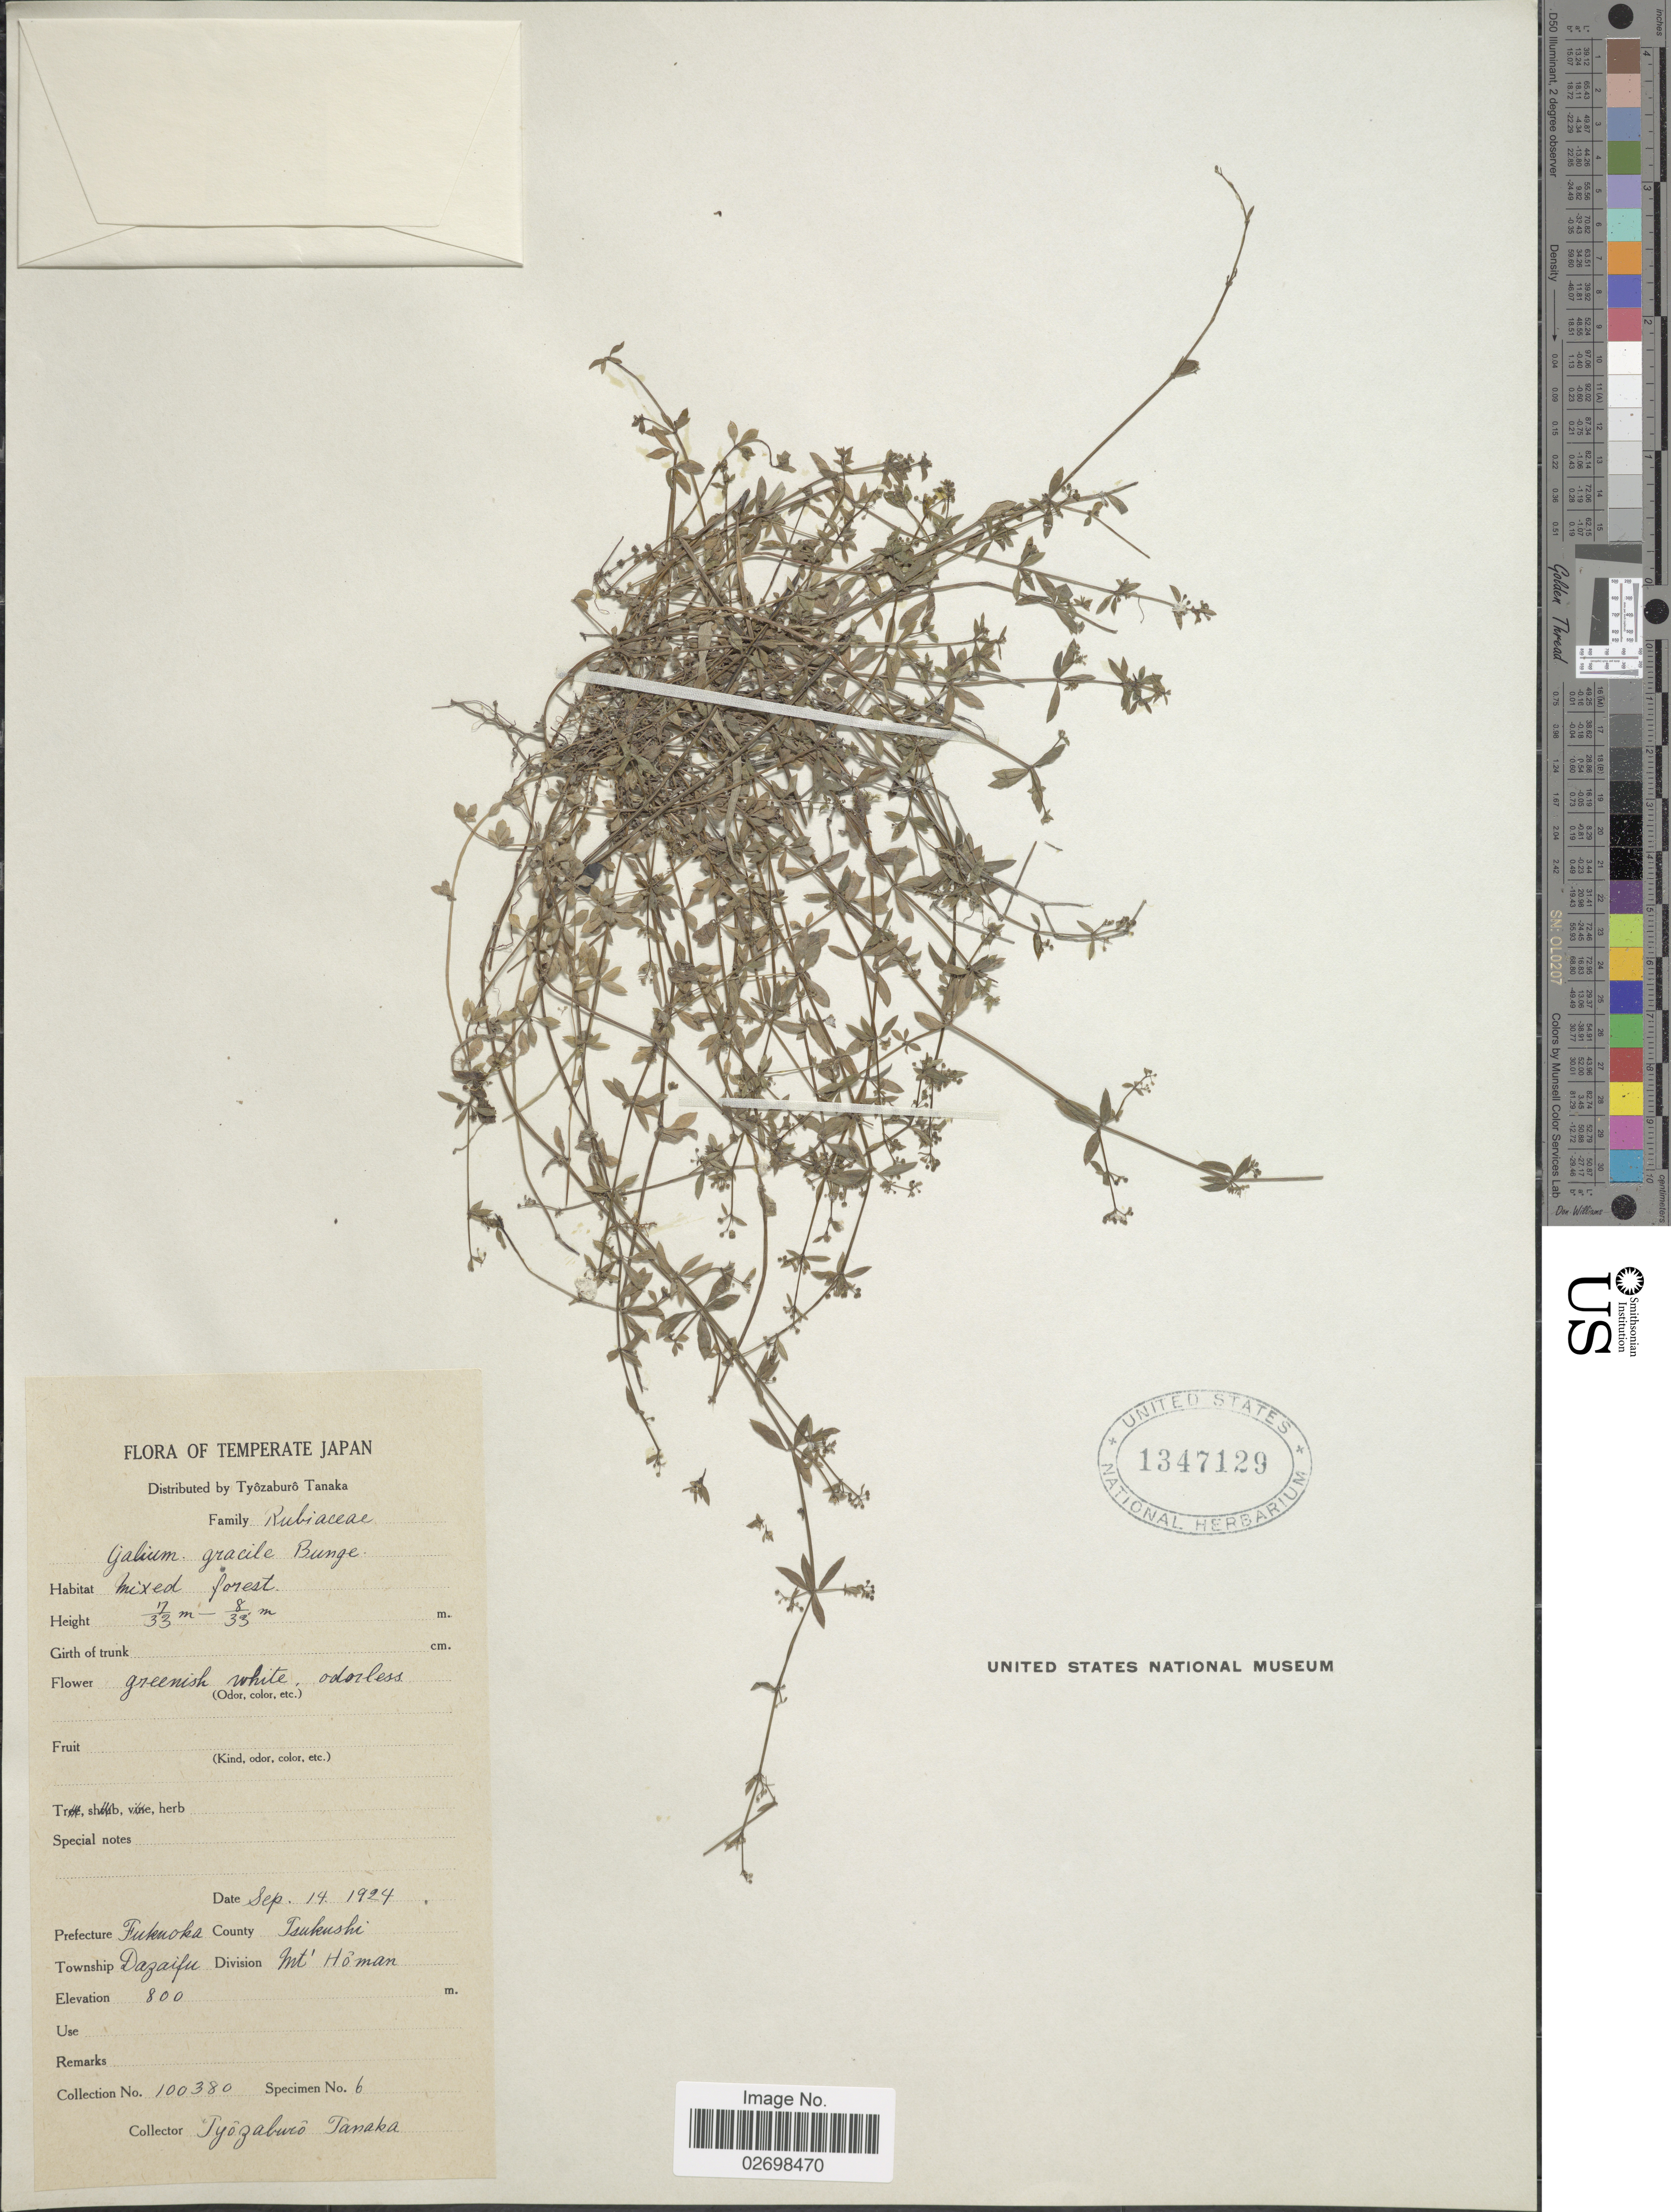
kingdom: Plantae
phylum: Tracheophyta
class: Magnoliopsida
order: Gentianales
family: Rubiaceae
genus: Galium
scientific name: Galium bungei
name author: Steud.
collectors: T. Tanaka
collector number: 100380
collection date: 1924-09-14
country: Japan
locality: Temperate Japan, Prefecture Tukuoka, County Tsukushi, Township Dazaifu, Mt. Ho'man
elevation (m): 800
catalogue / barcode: US 1347129